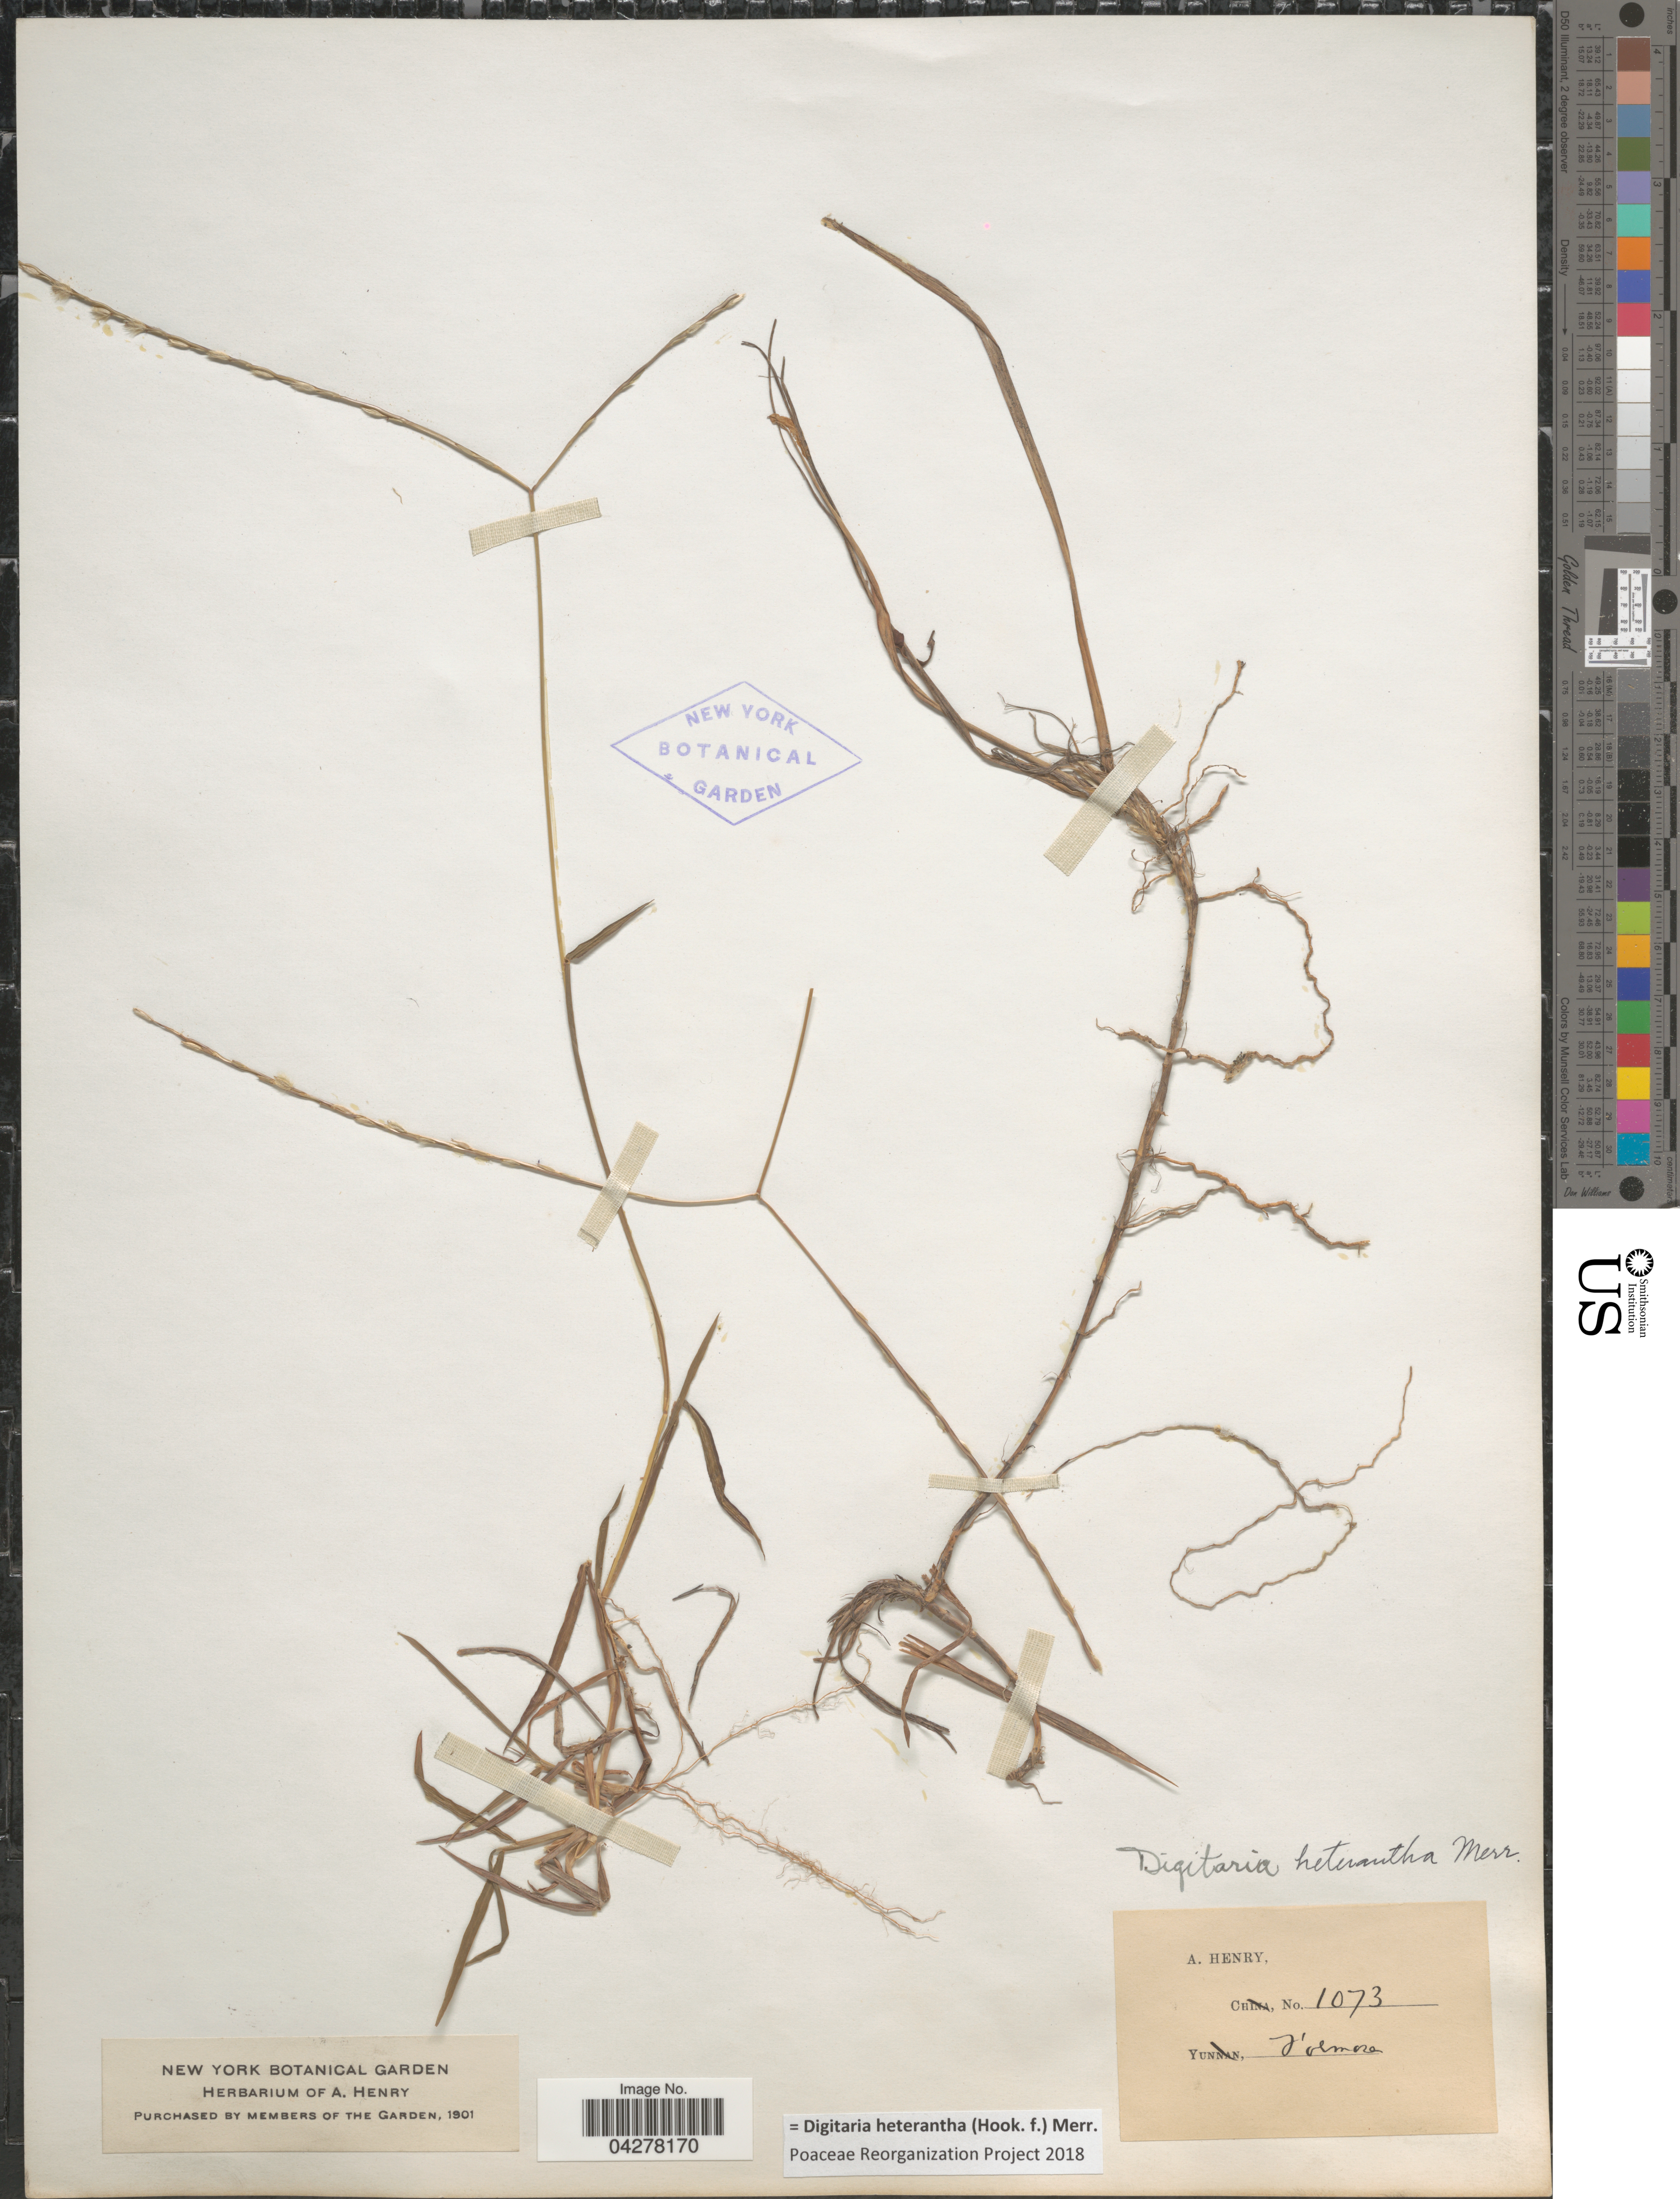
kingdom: Plantae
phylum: Tracheophyta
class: Liliopsida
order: Poales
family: Poaceae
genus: Digitaria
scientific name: Digitaria heterantha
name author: (Hook. f.) Merr.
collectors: A. Henry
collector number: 1073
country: Taiwan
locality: Formosa.